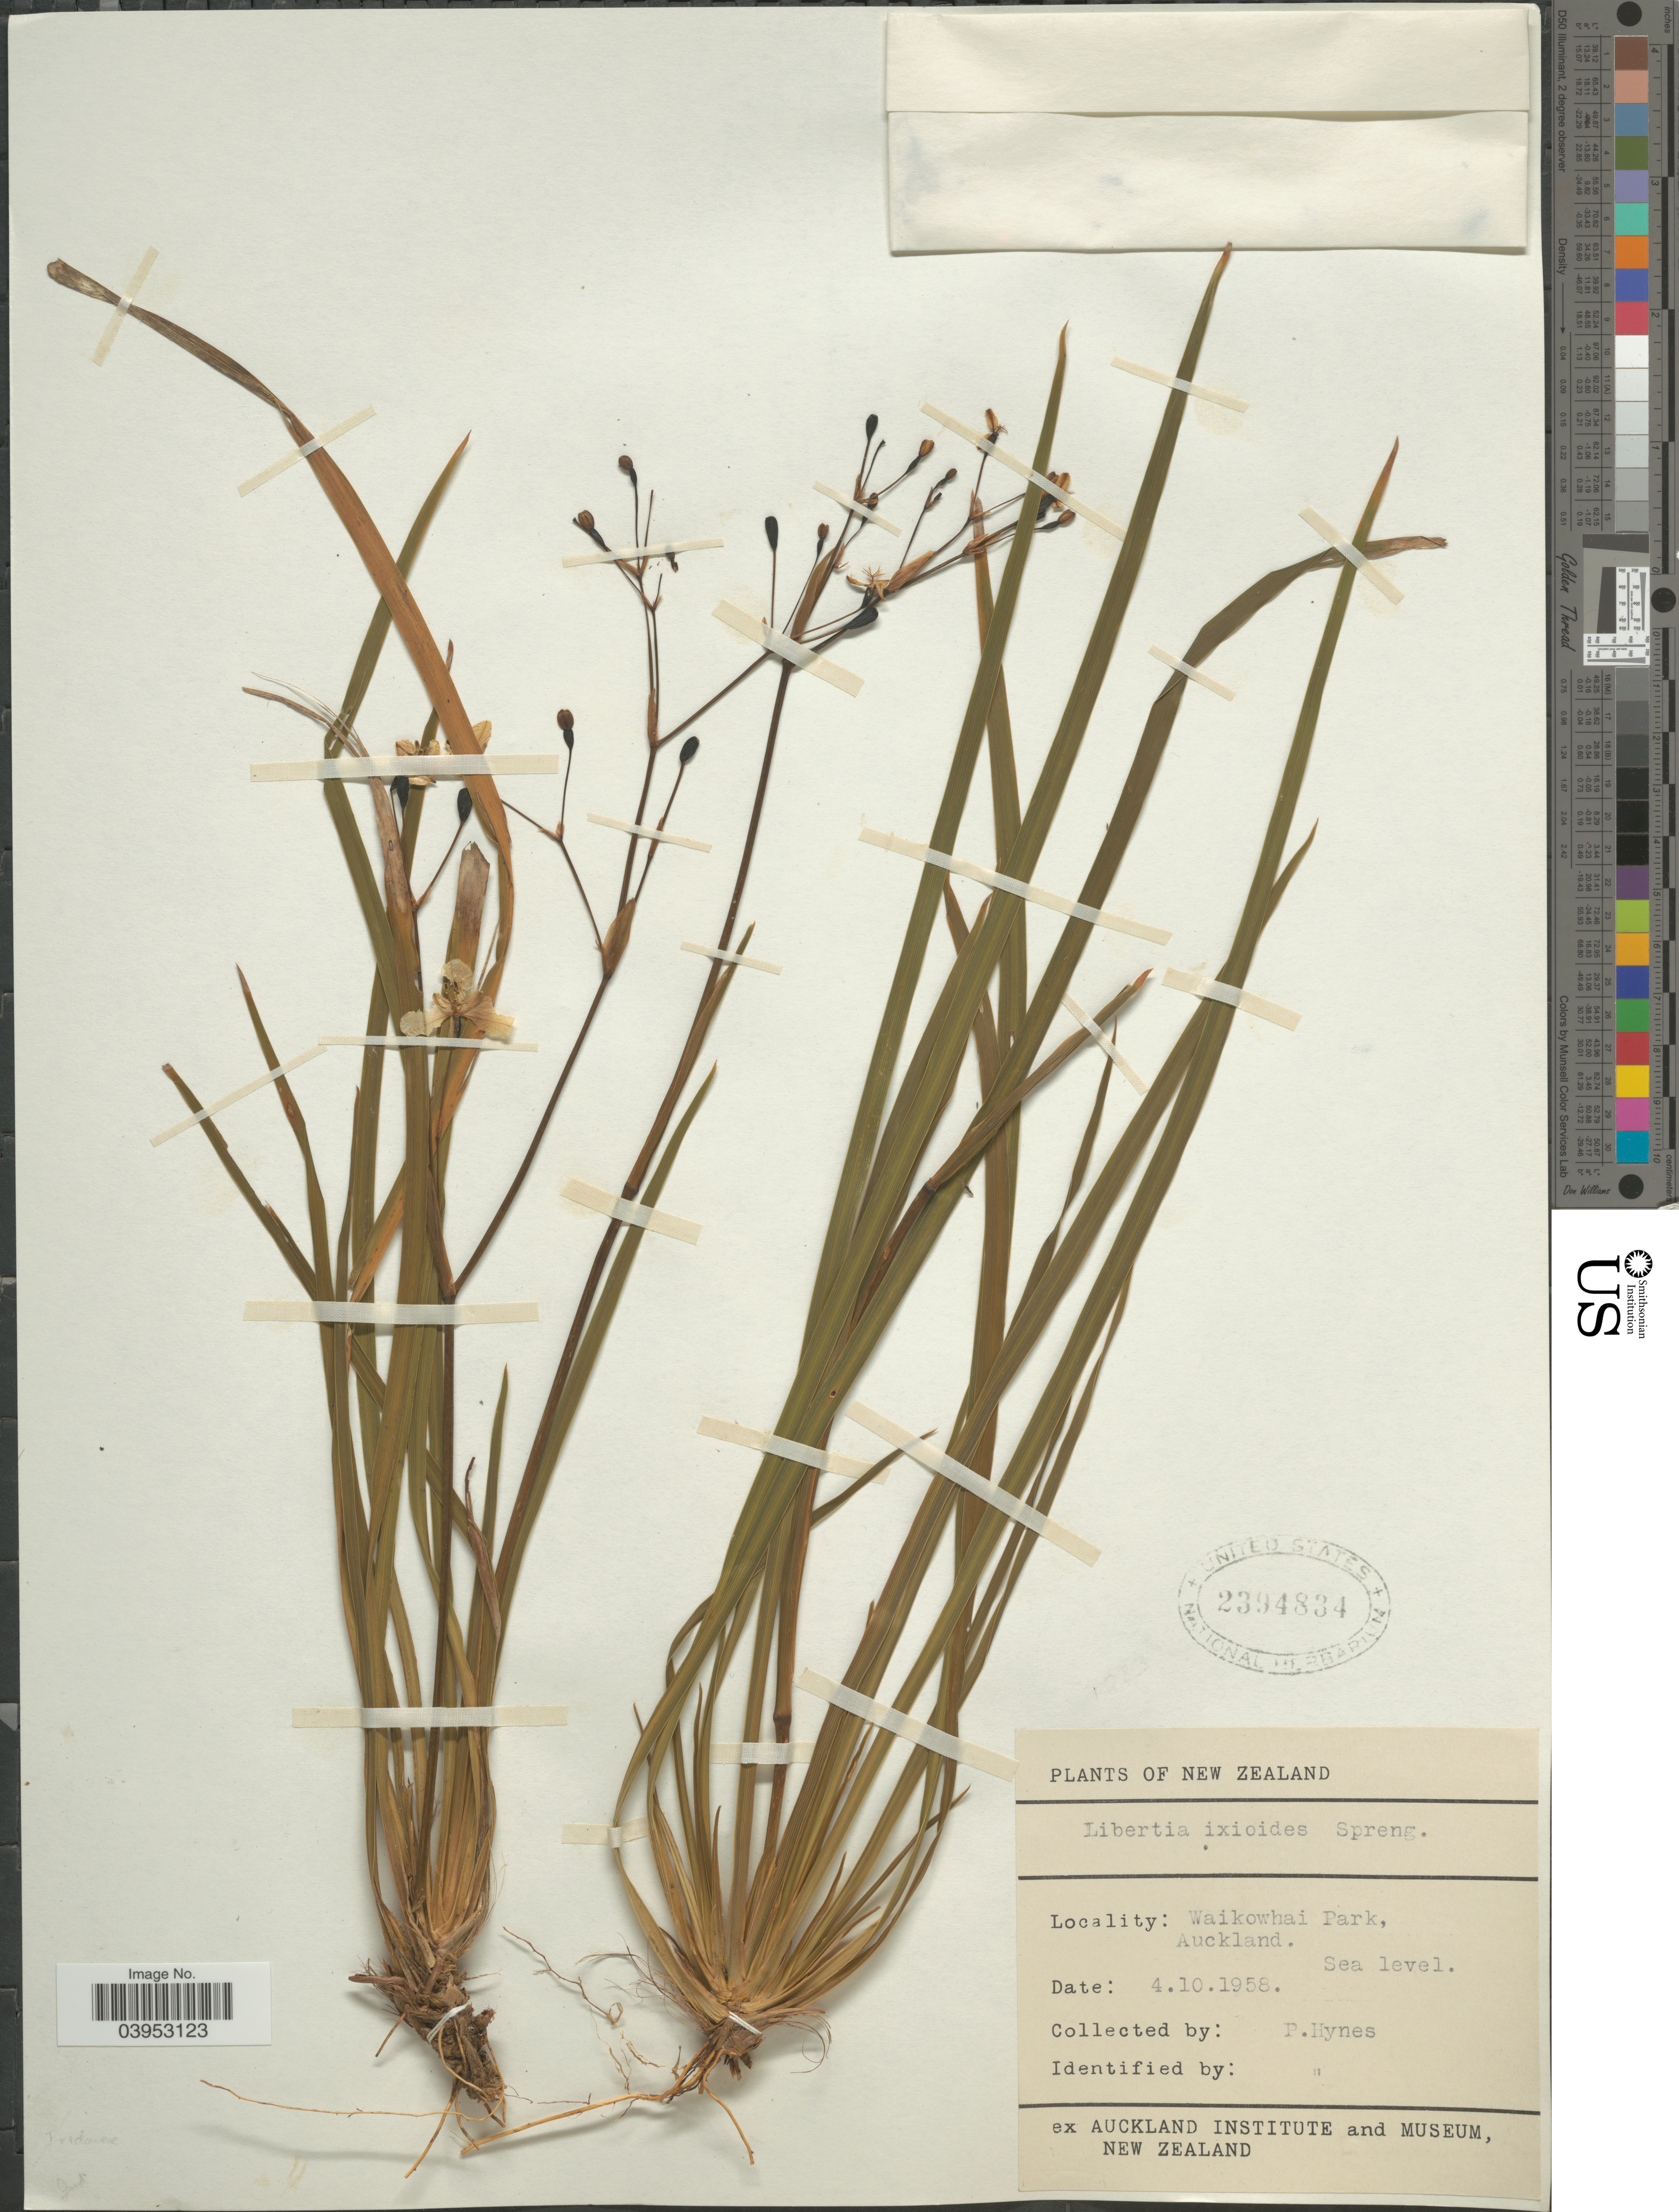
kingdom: Plantae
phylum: Tracheophyta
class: Liliopsida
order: Asparagales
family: Iridaceae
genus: Libertia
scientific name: Libertia ixioides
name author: (G. Forst.) Spreng.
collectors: P. Hynes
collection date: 1958-10-04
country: New Zealand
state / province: Auckland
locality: Waikowhai Park.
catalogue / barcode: US 2394834